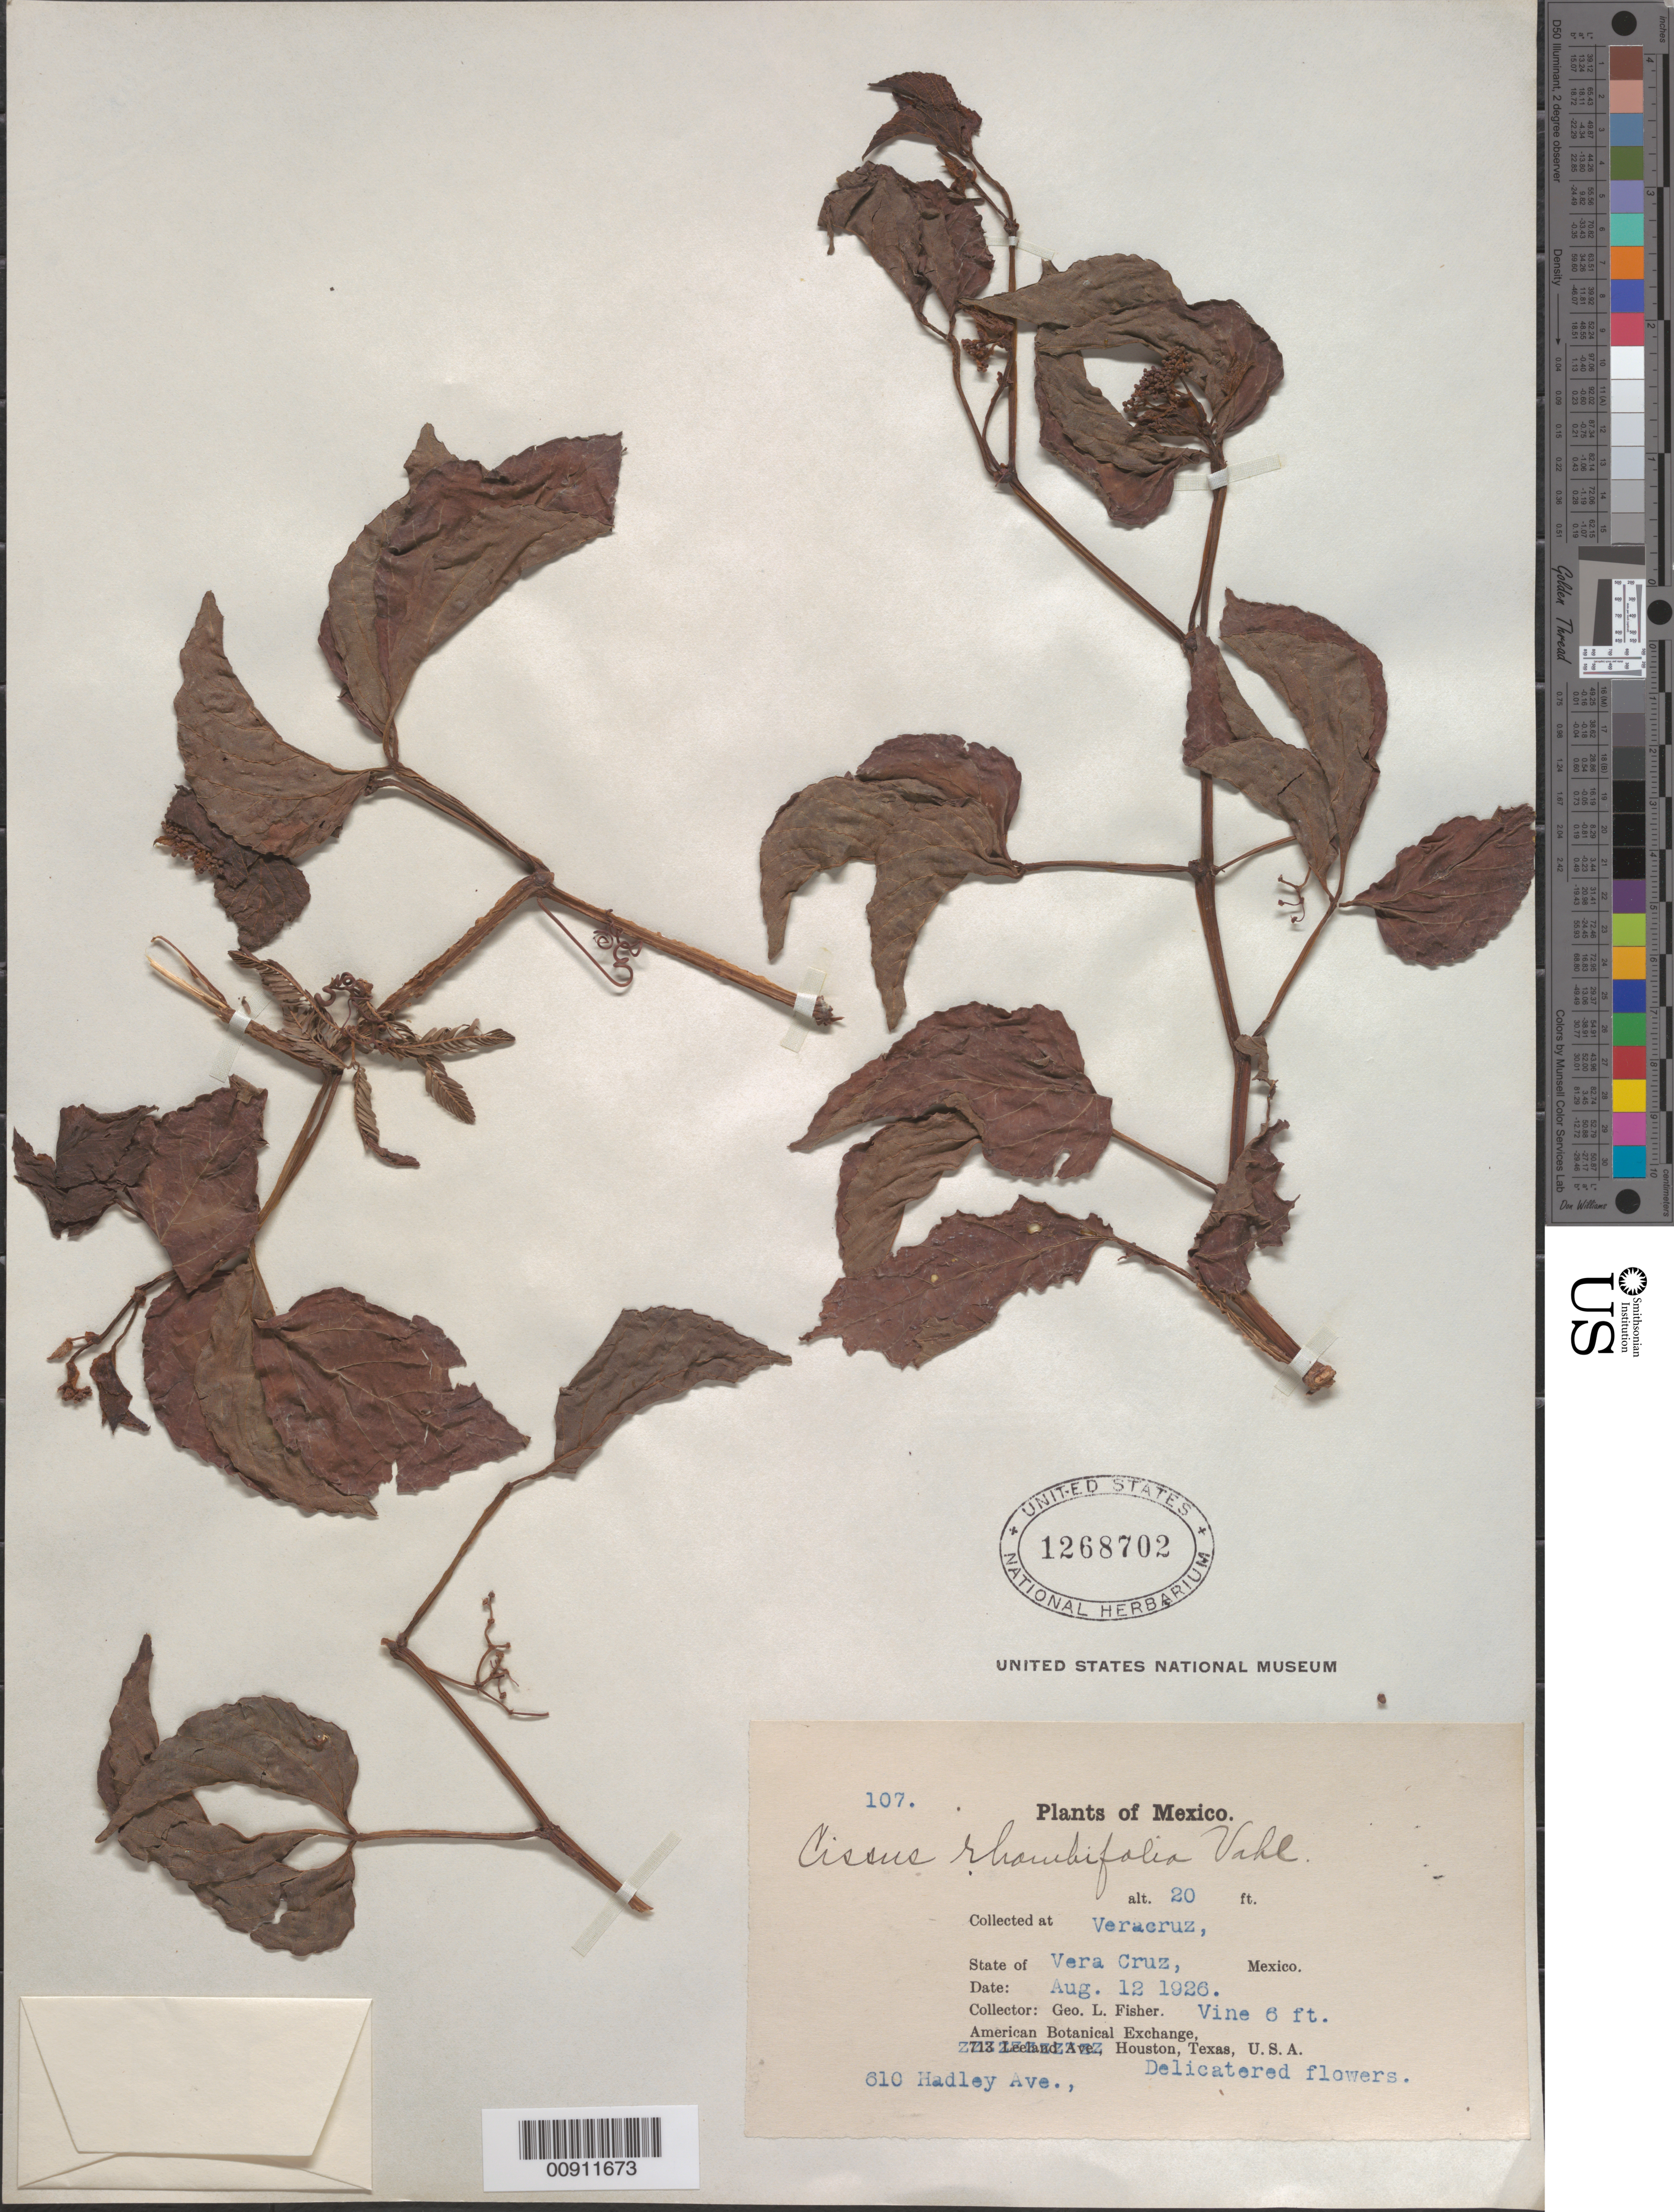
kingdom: Plantae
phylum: Tracheophyta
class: Magnoliopsida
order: Vitales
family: Vitaceae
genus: Cissus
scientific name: Cissus rhombifolia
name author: Vahl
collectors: G. L. Fisher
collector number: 107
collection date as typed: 12 Aug 1926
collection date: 1926-08-12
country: Mexico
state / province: Veracruz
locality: Veracruz, State of Veracruz.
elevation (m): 6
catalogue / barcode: US 1268702